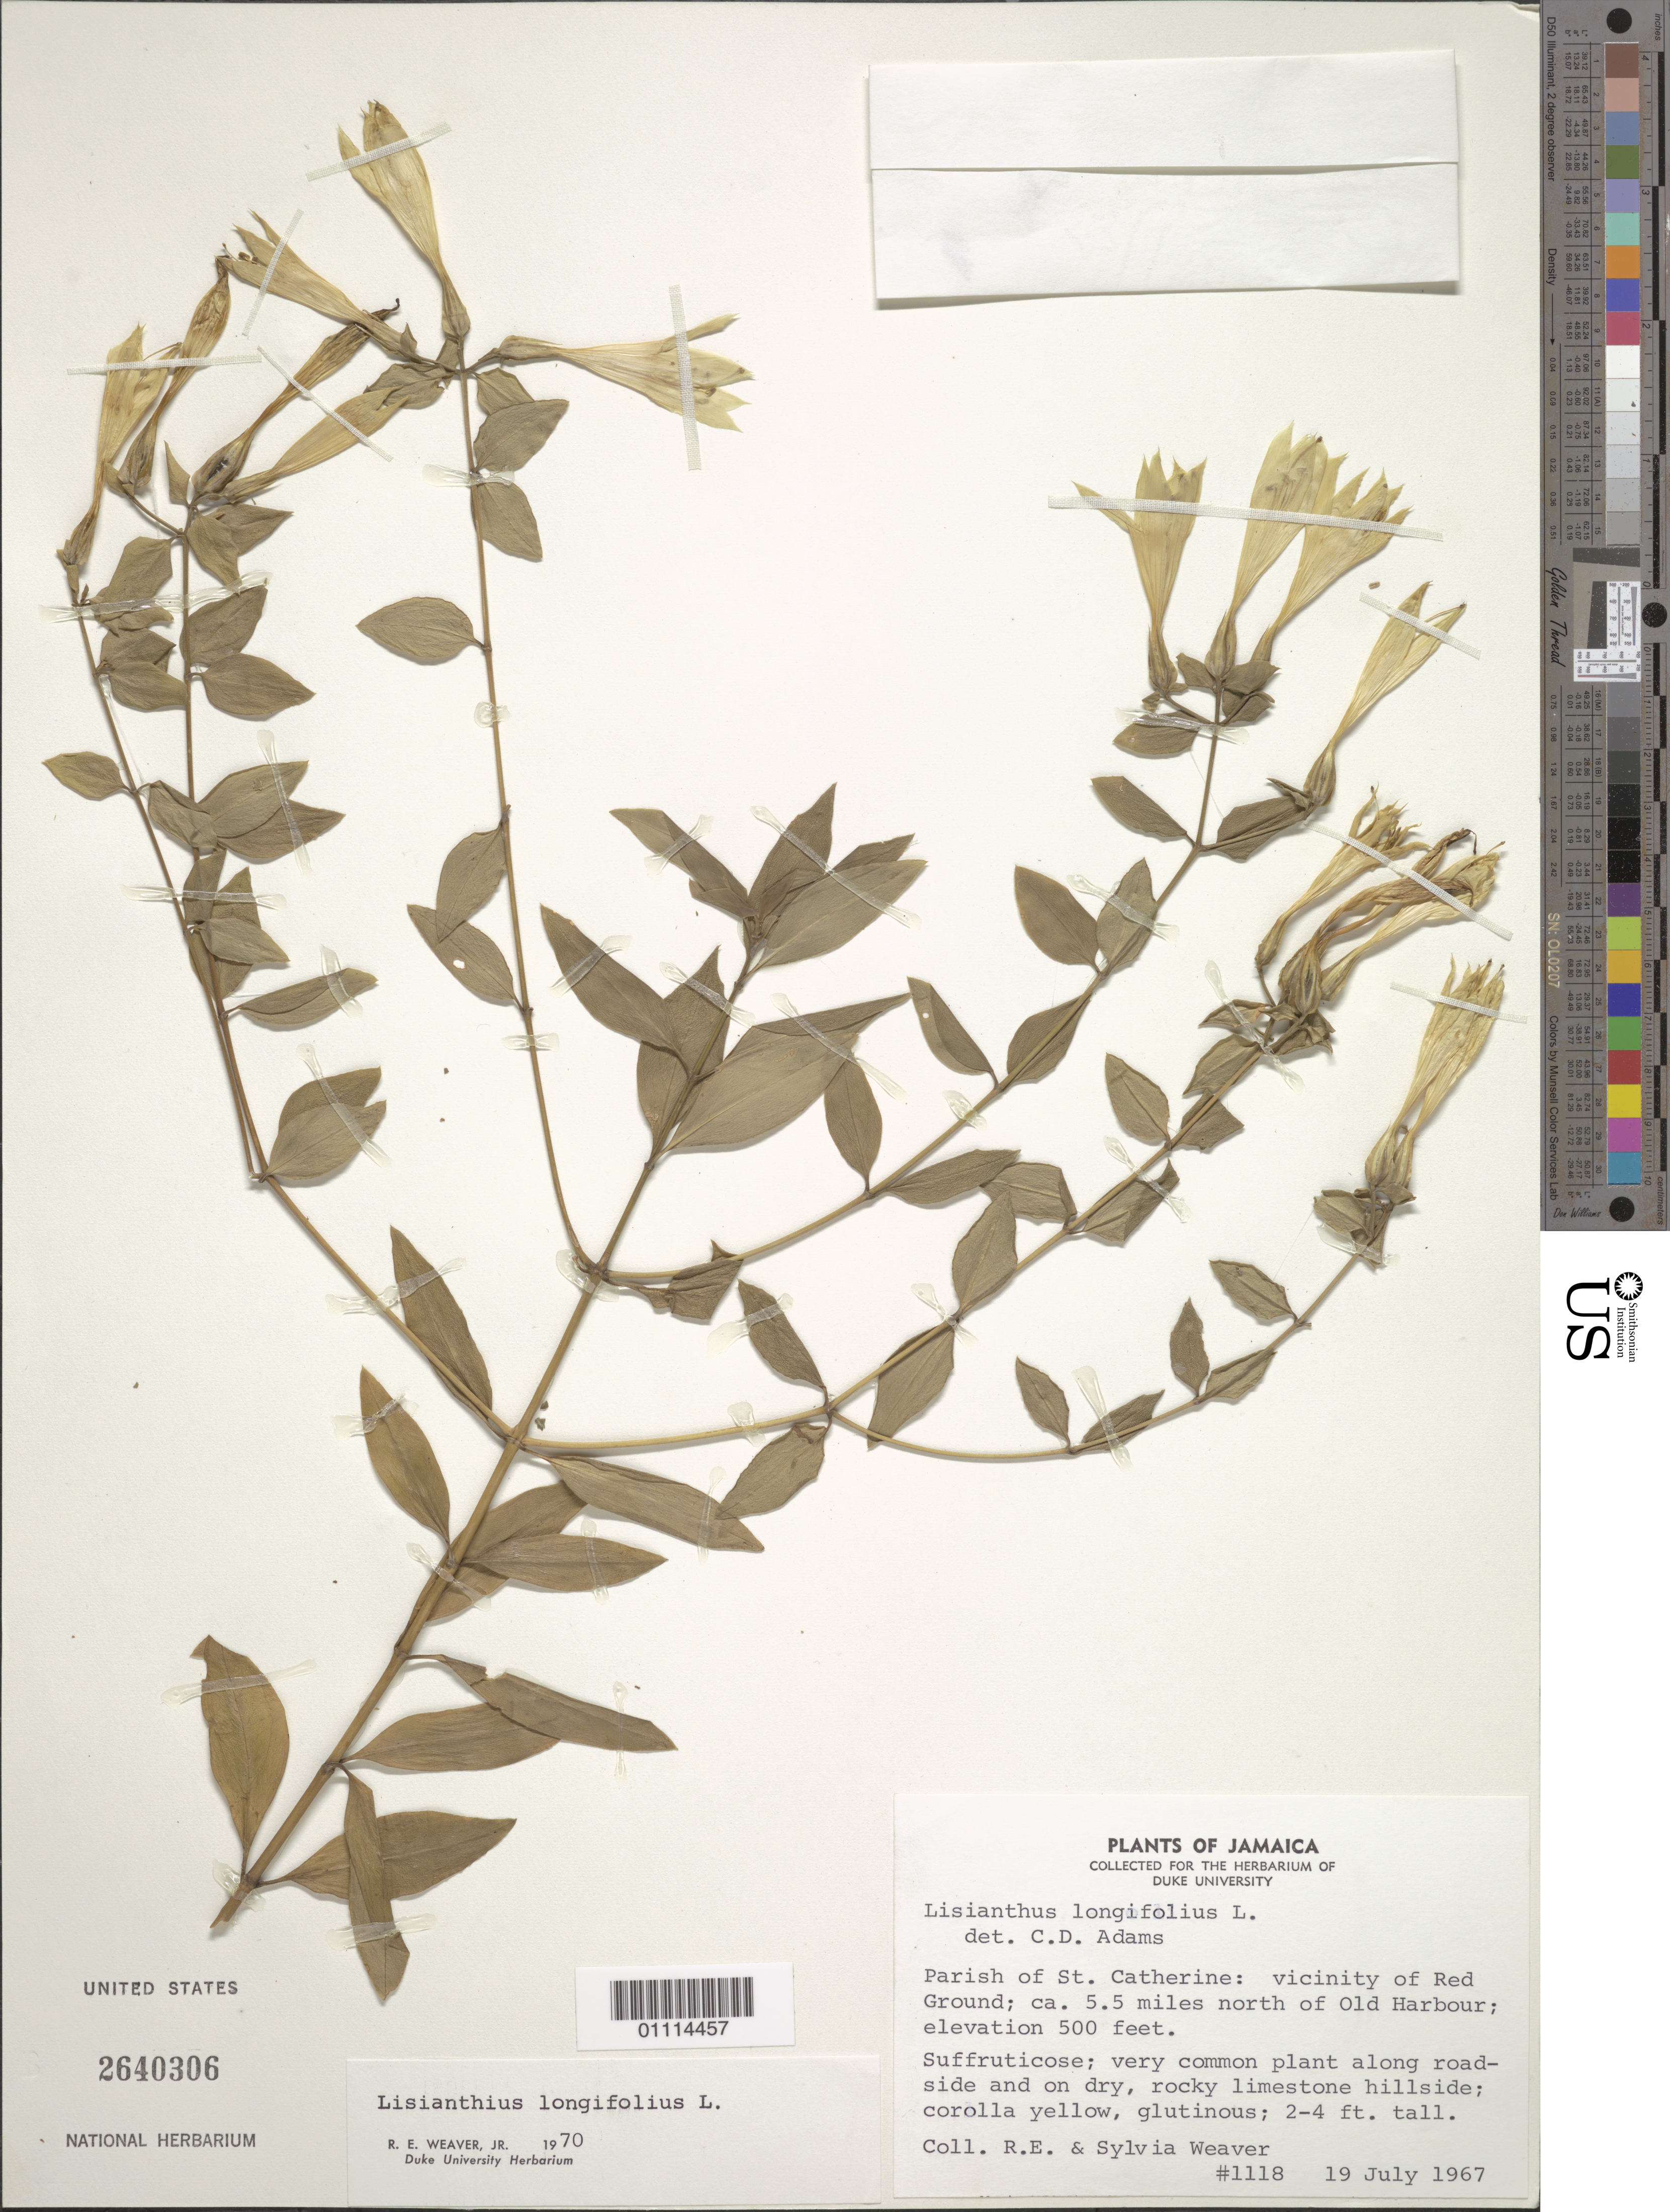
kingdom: Plantae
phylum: Tracheophyta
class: Magnoliopsida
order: Gentianales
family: Gentianaceae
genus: Lisianthius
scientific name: Lisianthius longifolius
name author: L.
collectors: R. Weaver Jr. & S. Weaver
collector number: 1118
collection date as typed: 19 Jul 1967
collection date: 1967-07-19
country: Jamaica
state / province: Saint Catherine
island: Jamaica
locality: Vicinity of Red Ground; ca. 5.5 miles N of Old Harbour. Very common plant along roadside and on dry, rocky limestone hillside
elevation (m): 152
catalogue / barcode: US 2640306